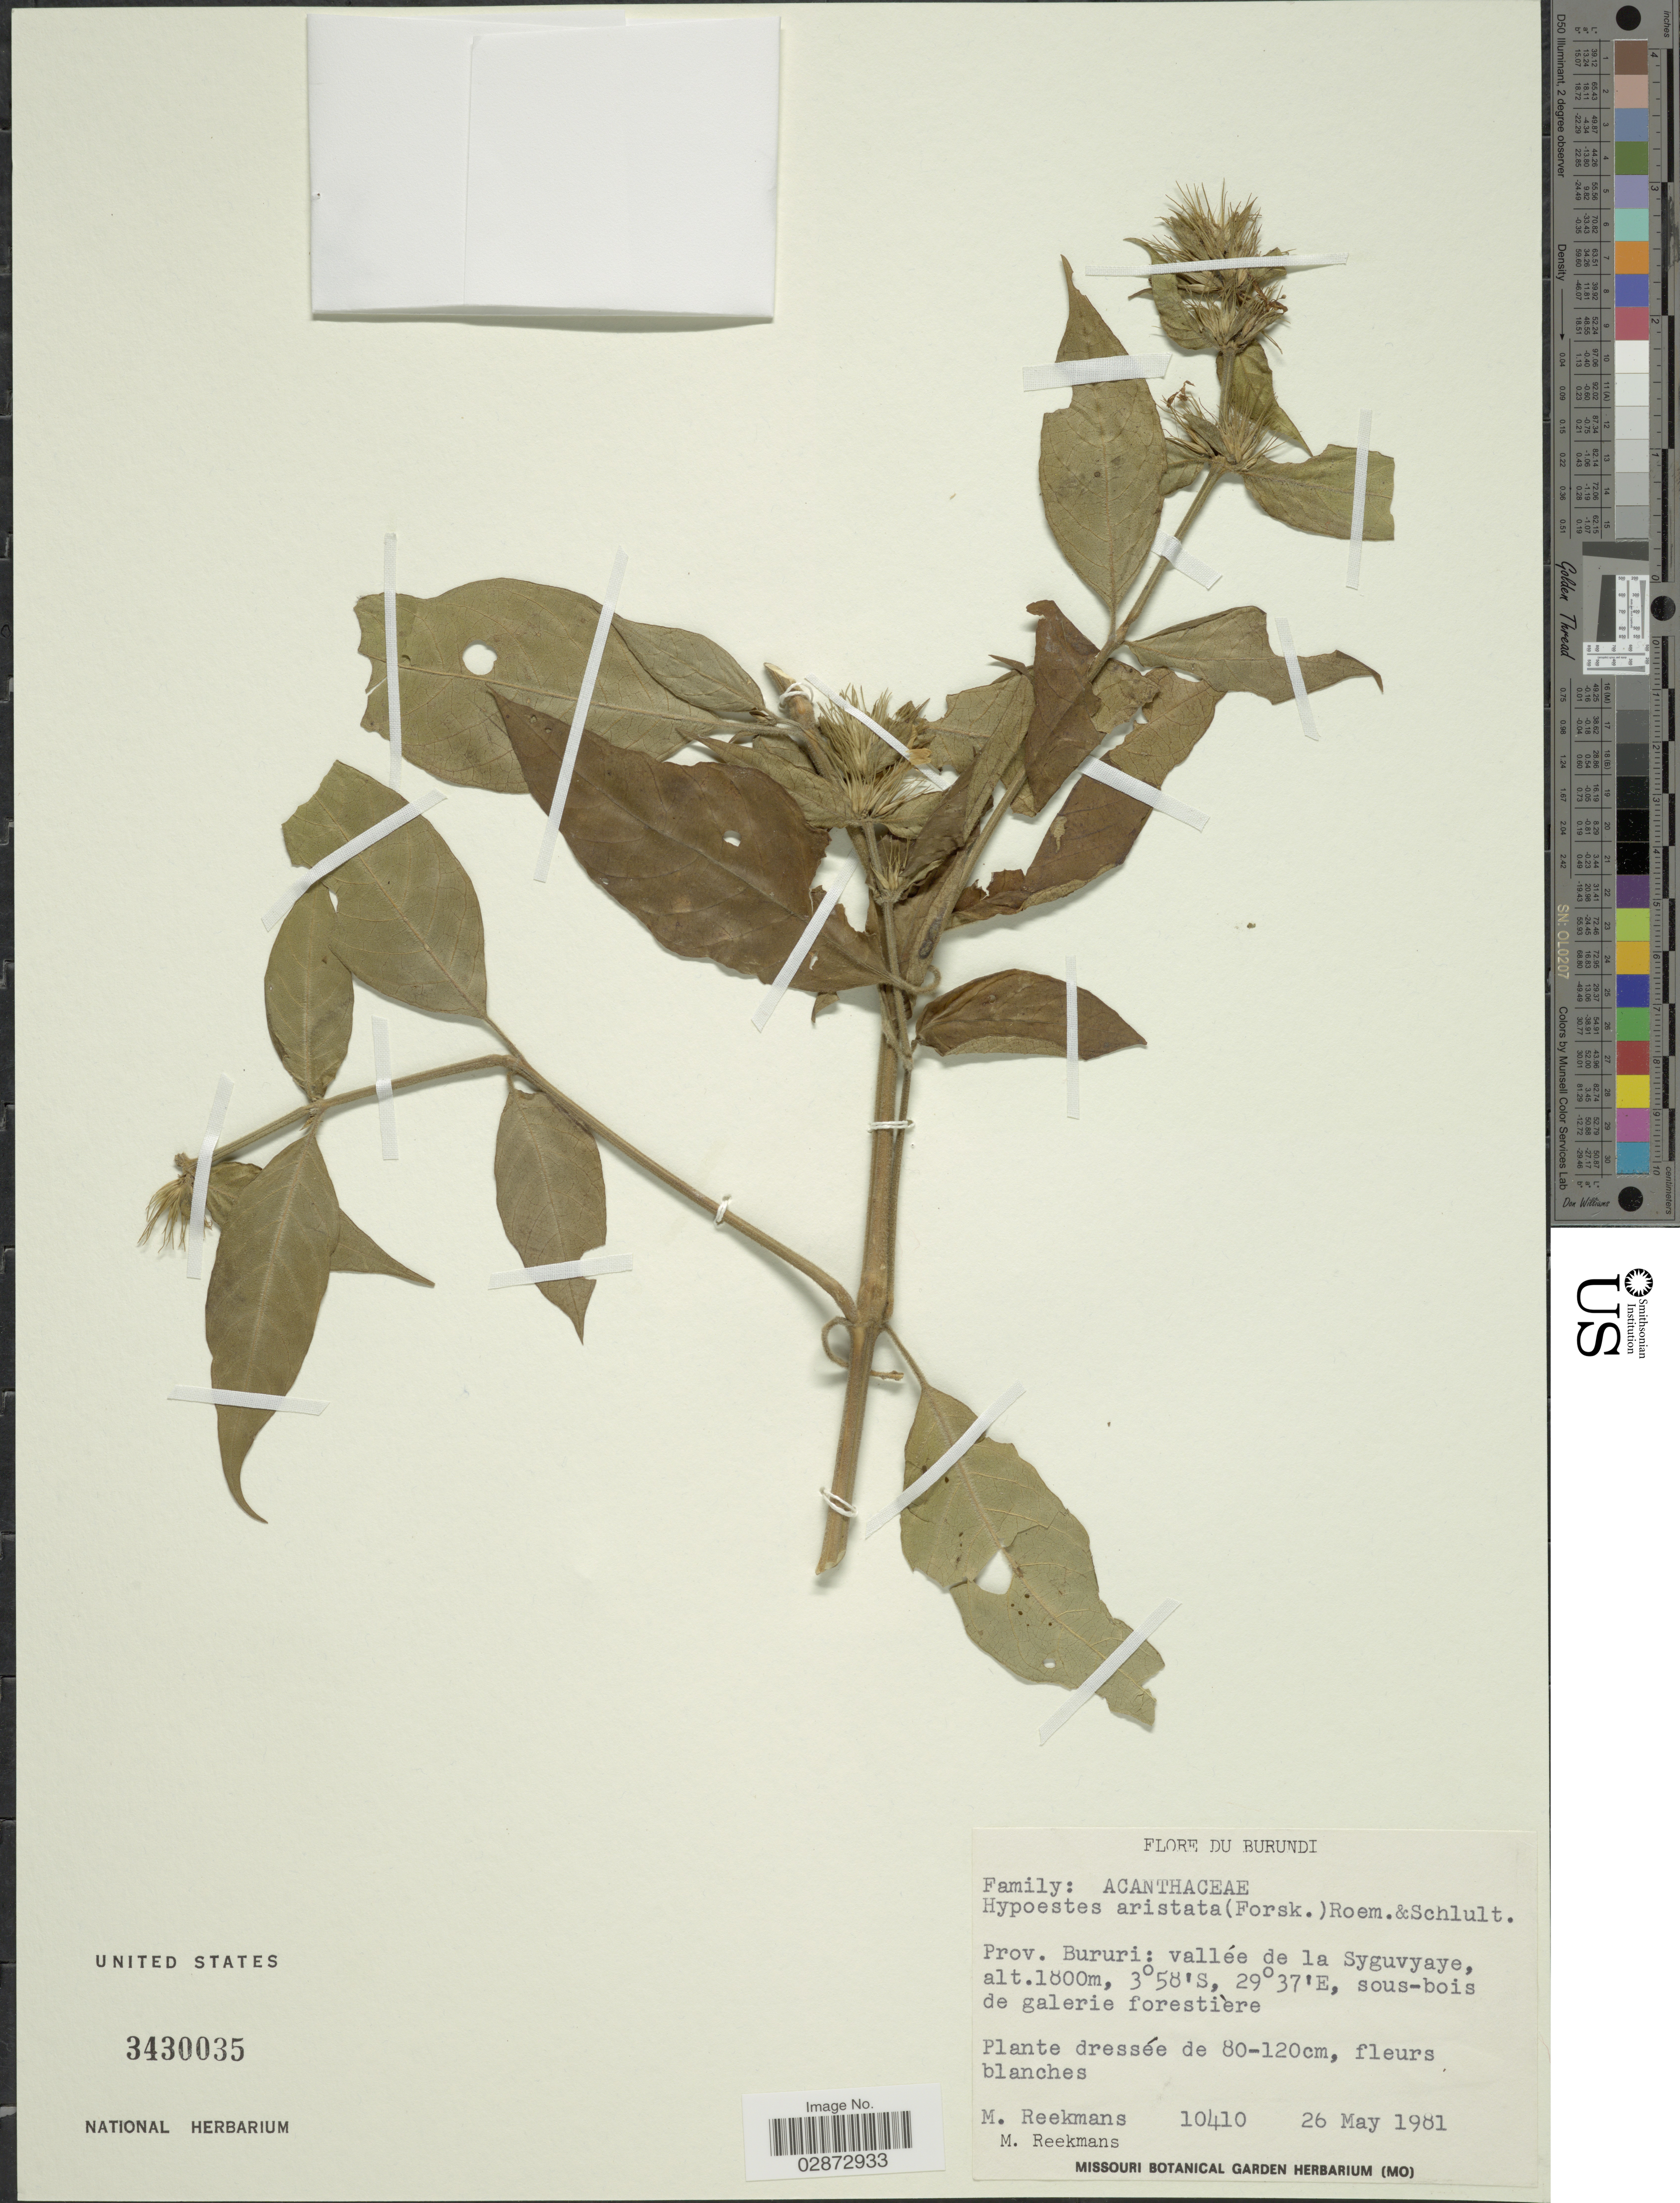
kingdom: Plantae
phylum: Tracheophyta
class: Magnoliopsida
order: Lamiales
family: Acanthaceae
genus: Hypoestes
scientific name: Hypoestes aristata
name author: (Vahl) Sol. ex Roem. & Schult.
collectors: M. Reekmans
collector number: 10410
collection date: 1981-05-26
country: Burundi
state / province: Bururi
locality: Vallée de la Syguvyaye.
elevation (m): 1800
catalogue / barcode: US 3430035